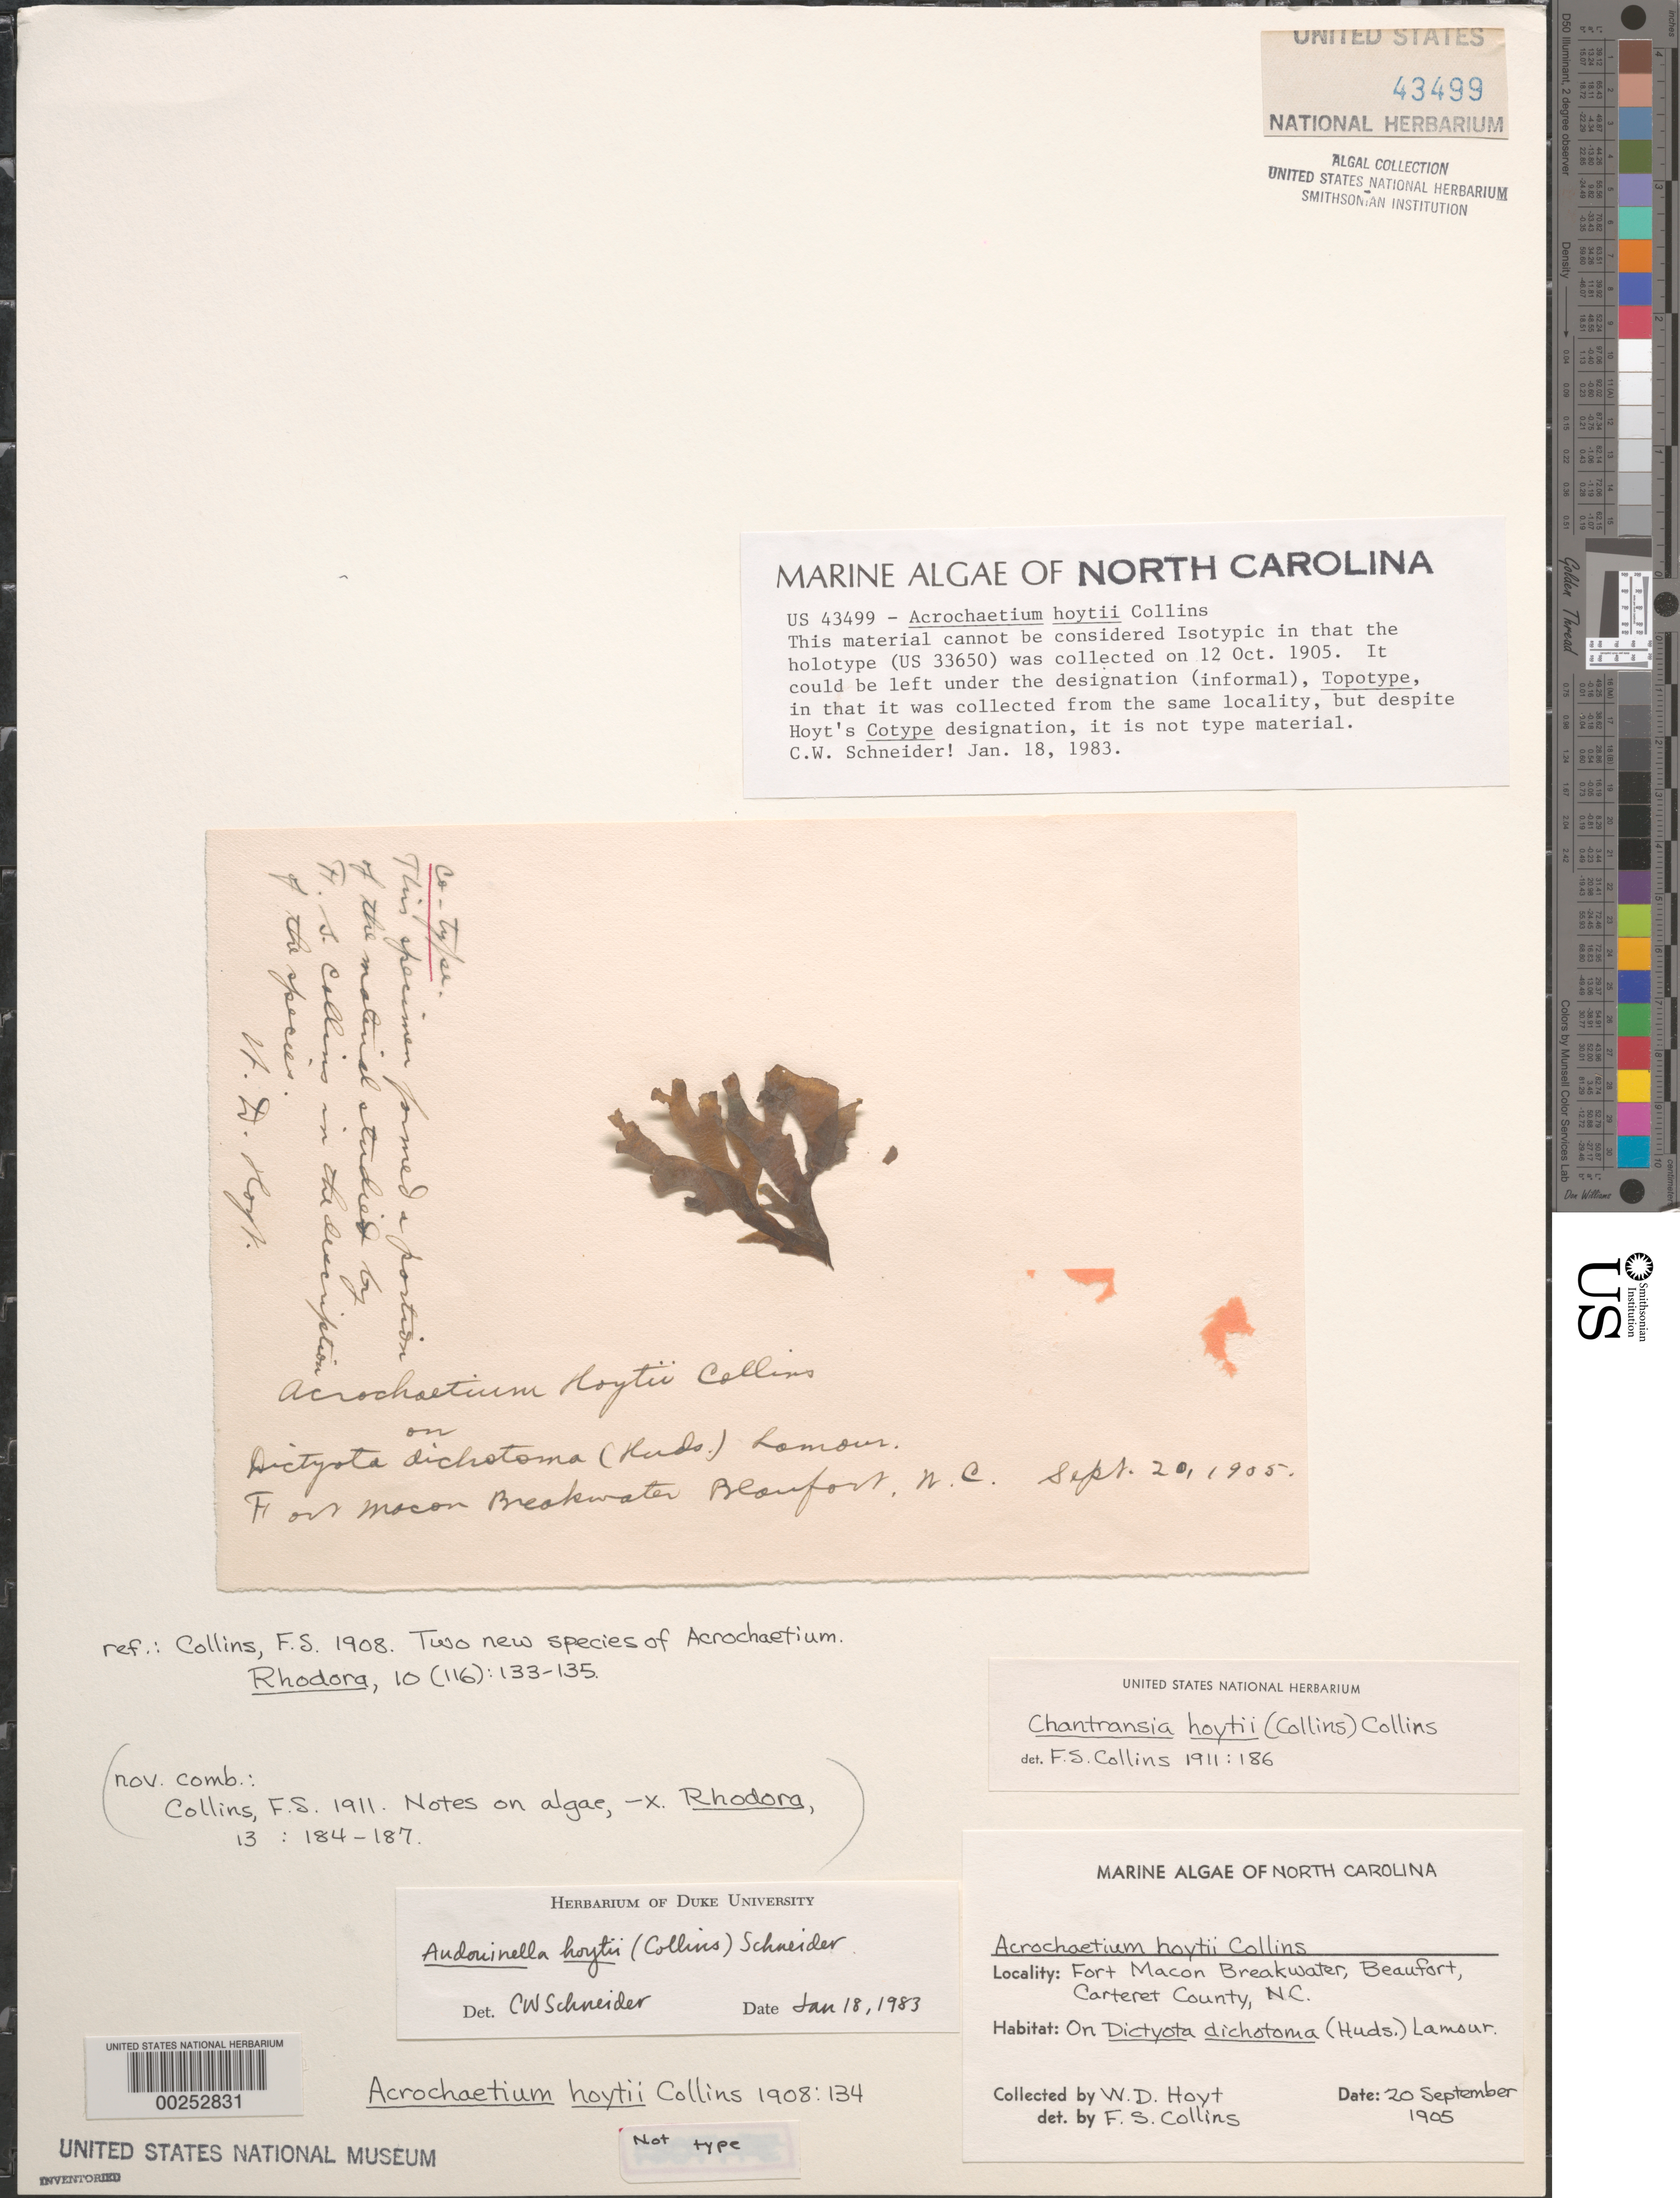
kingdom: Plantae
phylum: Rhodophyta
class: Florideophyceae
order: Acrochaetiales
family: Acrochaetiaceae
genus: Acrochaetium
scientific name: Acrochaetium hoytii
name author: Collins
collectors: W. D. Hoyt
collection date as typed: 20 Sep 1905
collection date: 1905-09-20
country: United States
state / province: North Carolina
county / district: Carteret County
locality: Beaufort, Fort Macon breakwater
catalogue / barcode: US 43499